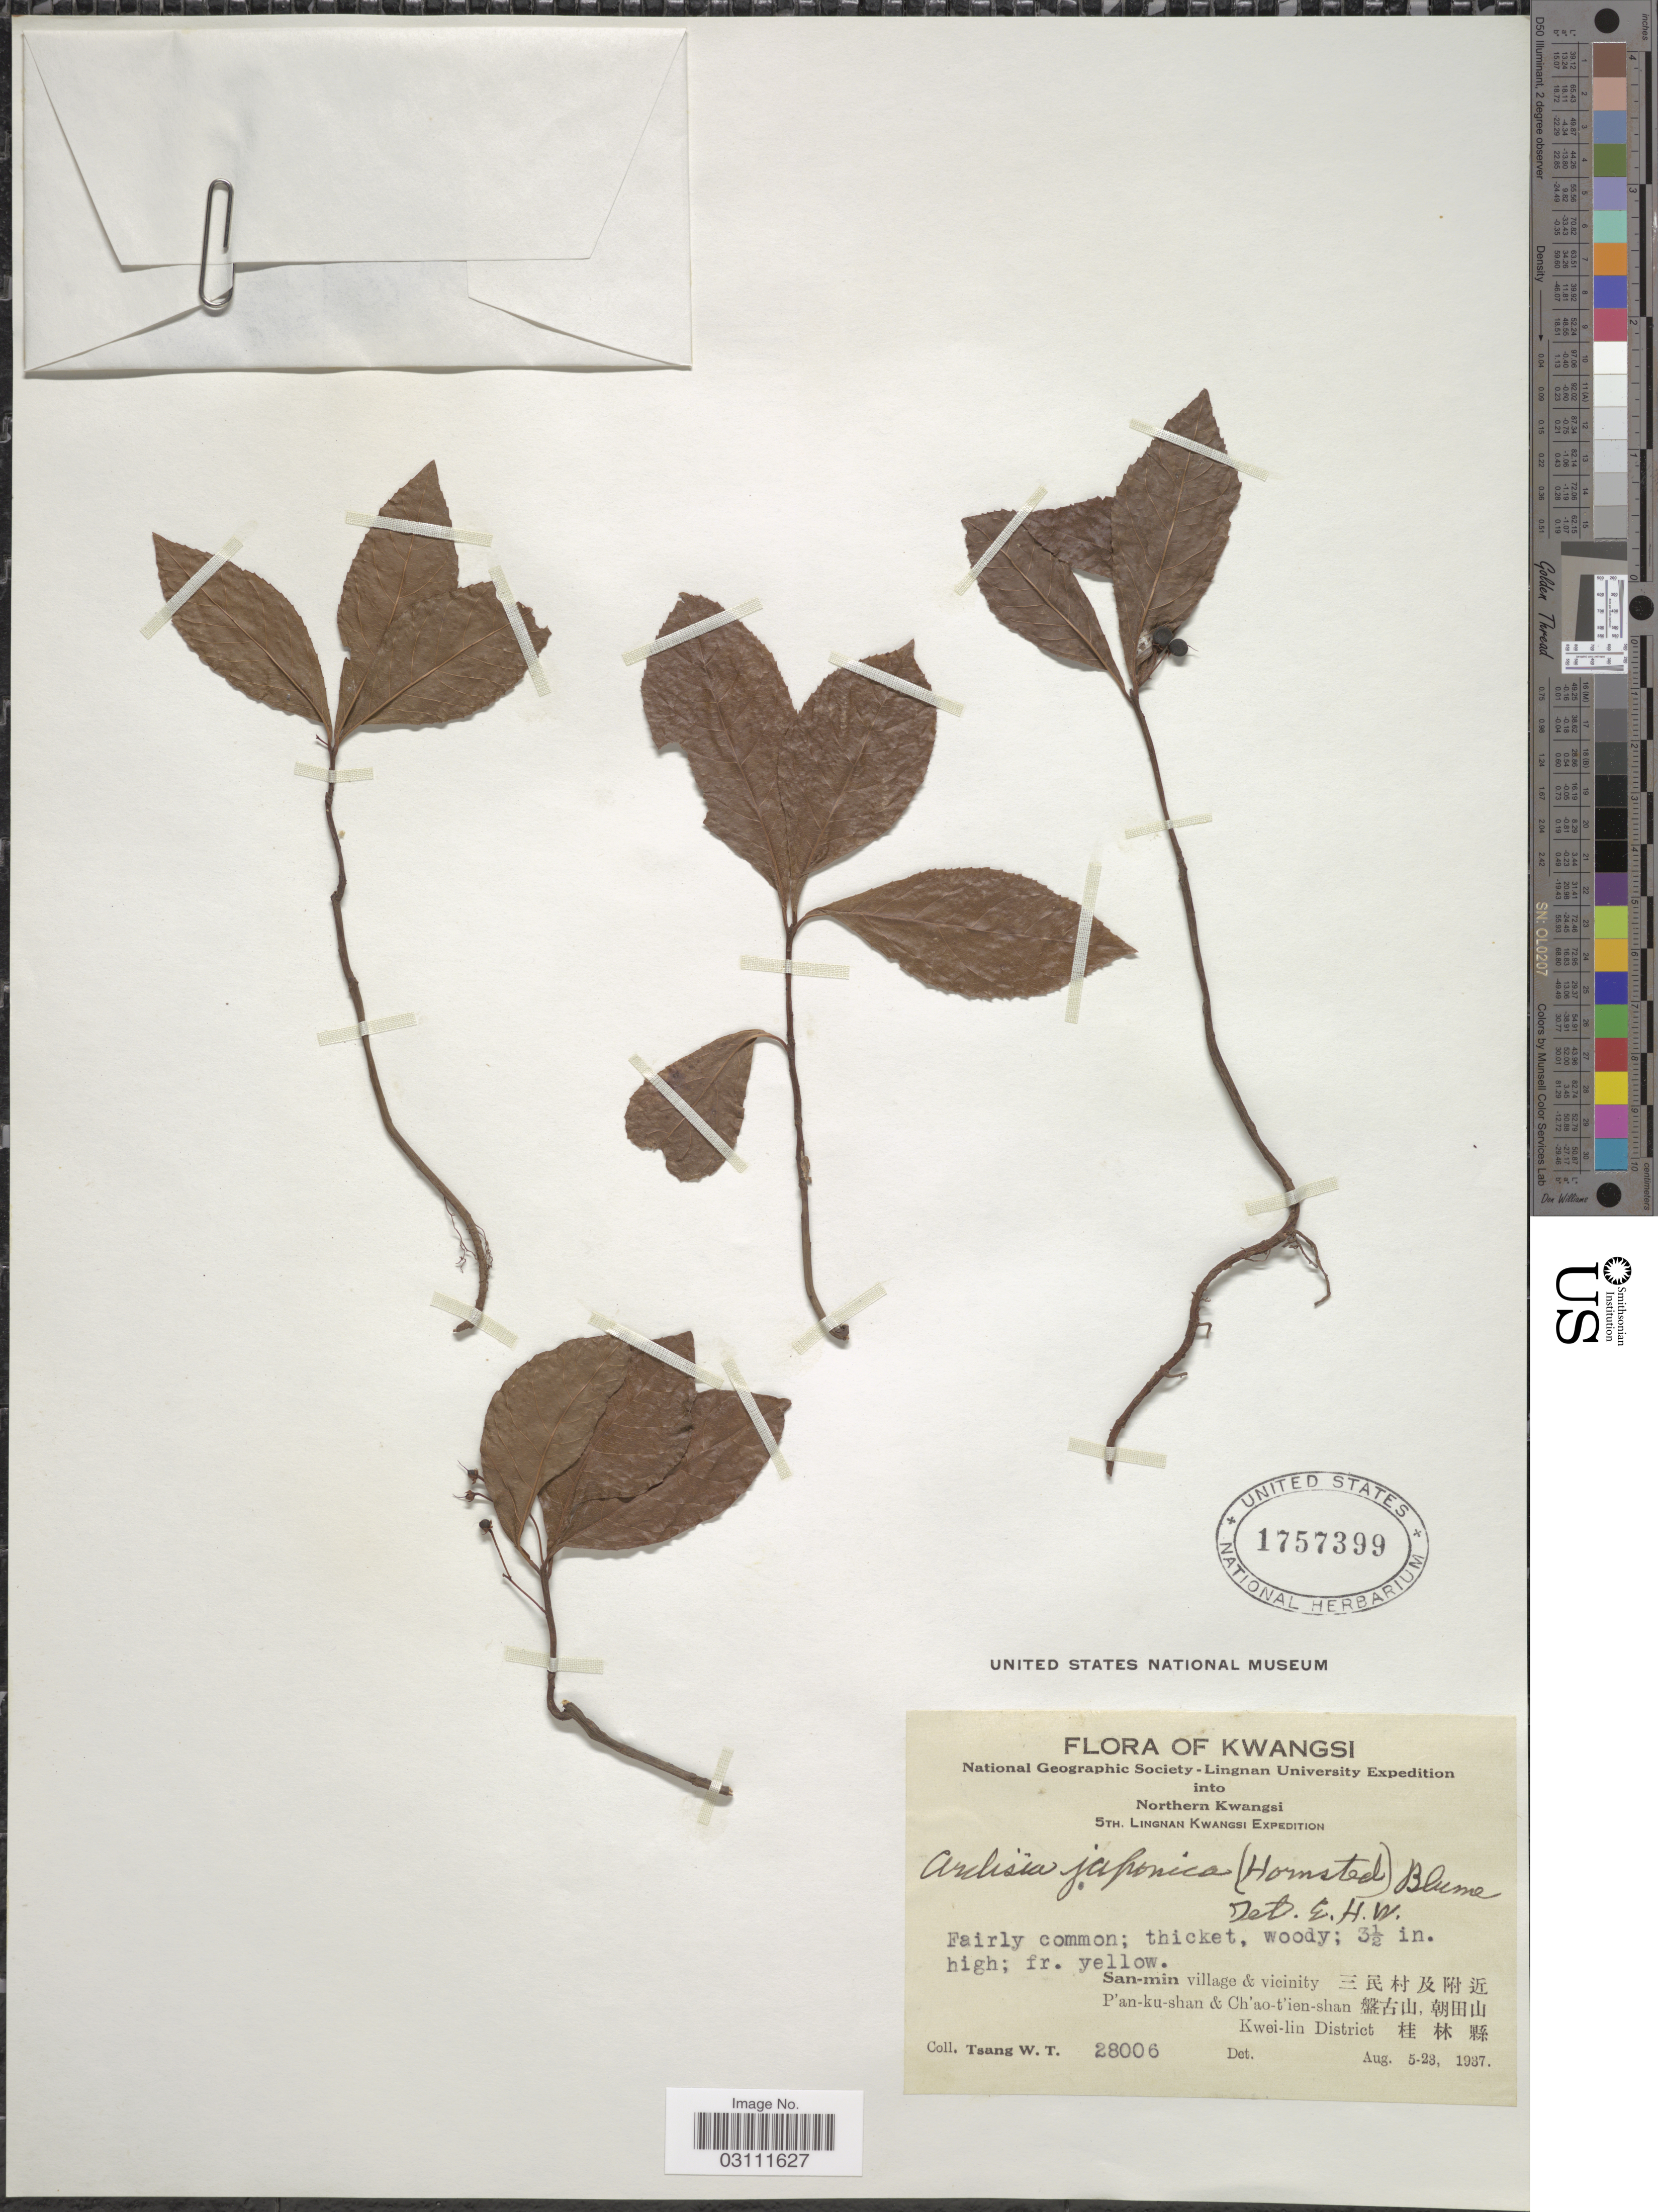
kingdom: Plantae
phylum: Tracheophyta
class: Magnoliopsida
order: Ericales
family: Primulaceae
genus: Ardisia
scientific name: Ardisia japonica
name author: (Thunb.) Blume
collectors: W. T. Tsang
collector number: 28006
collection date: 1937-08-05/1937-08-23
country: China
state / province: Guangxi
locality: Kwangsi, Northern Kwangsi, San-min village & vicinity, P'an-ku-shan & Ch'ao-t'ien-shan, Kwei-lin District.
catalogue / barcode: US 1757399